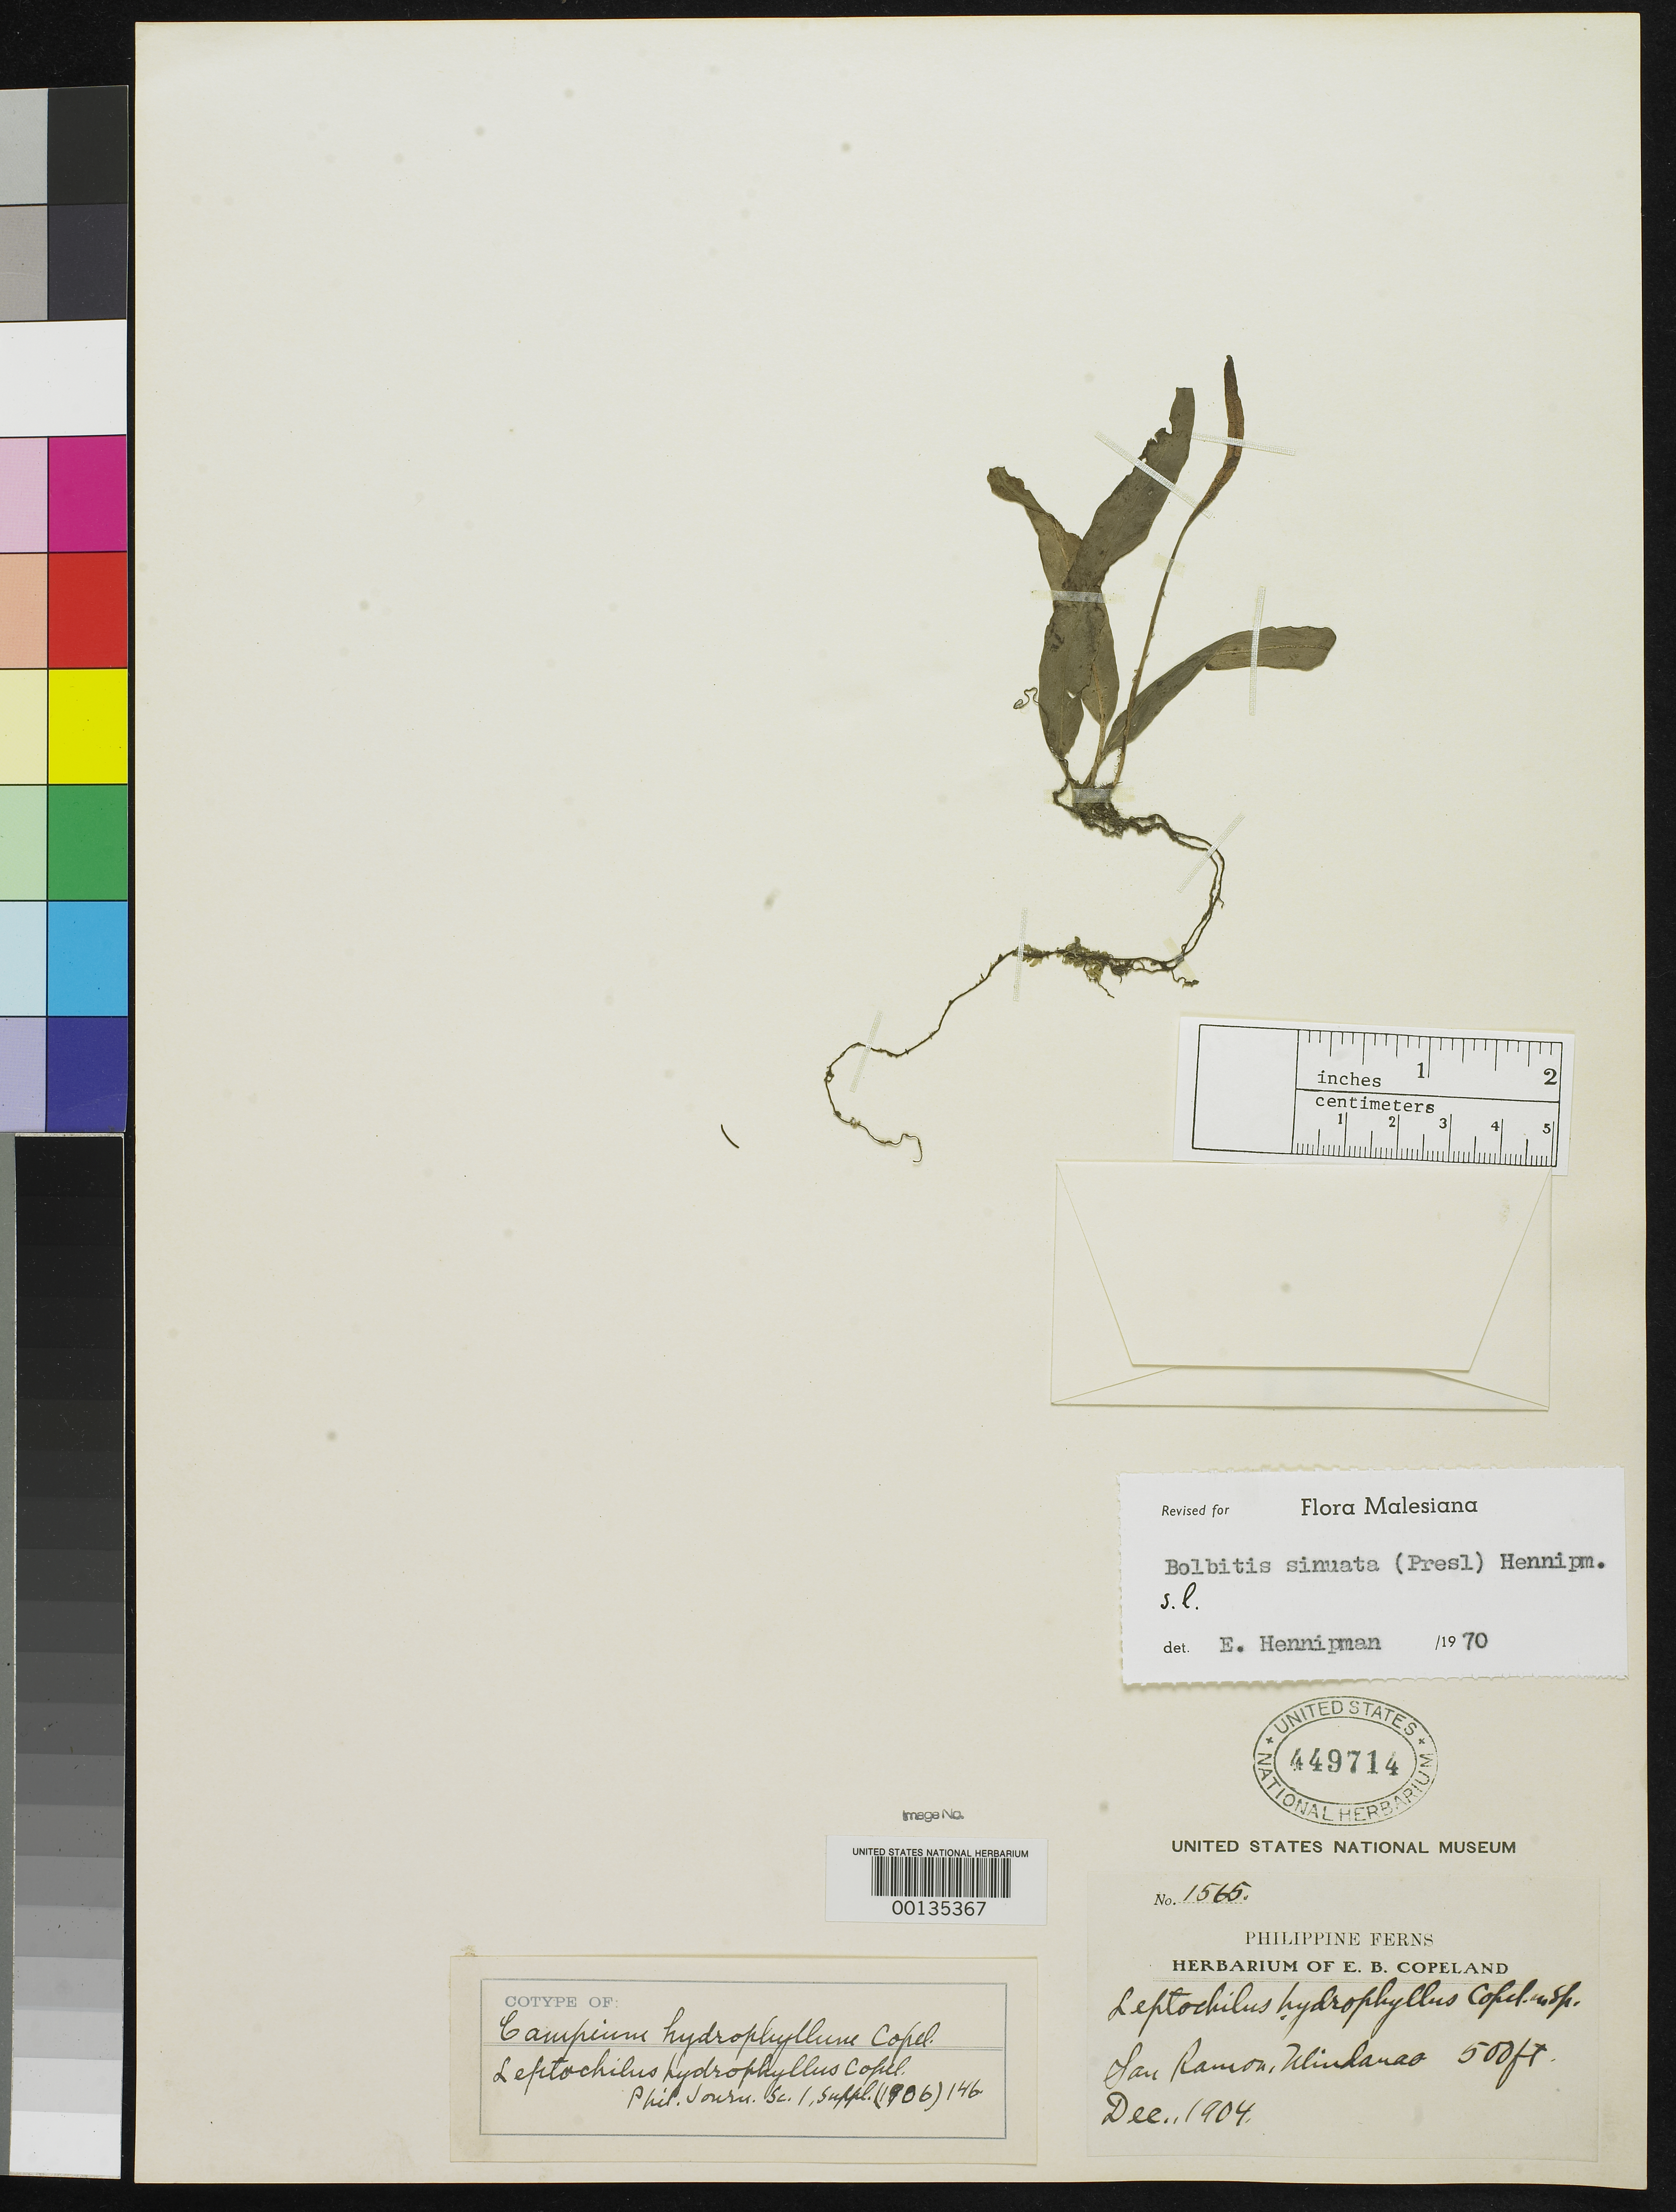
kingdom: Plantae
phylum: Tracheophyta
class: Polypodiopsida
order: Polypodiales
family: Polypodiaceae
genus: Leptochilus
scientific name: Leptochilus hydrophyllus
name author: Copel.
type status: Isotype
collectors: E. B. Copeland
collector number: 1565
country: Philippines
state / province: Zamboanga Peninsula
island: Mindanao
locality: San Ramon.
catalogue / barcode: US 449714